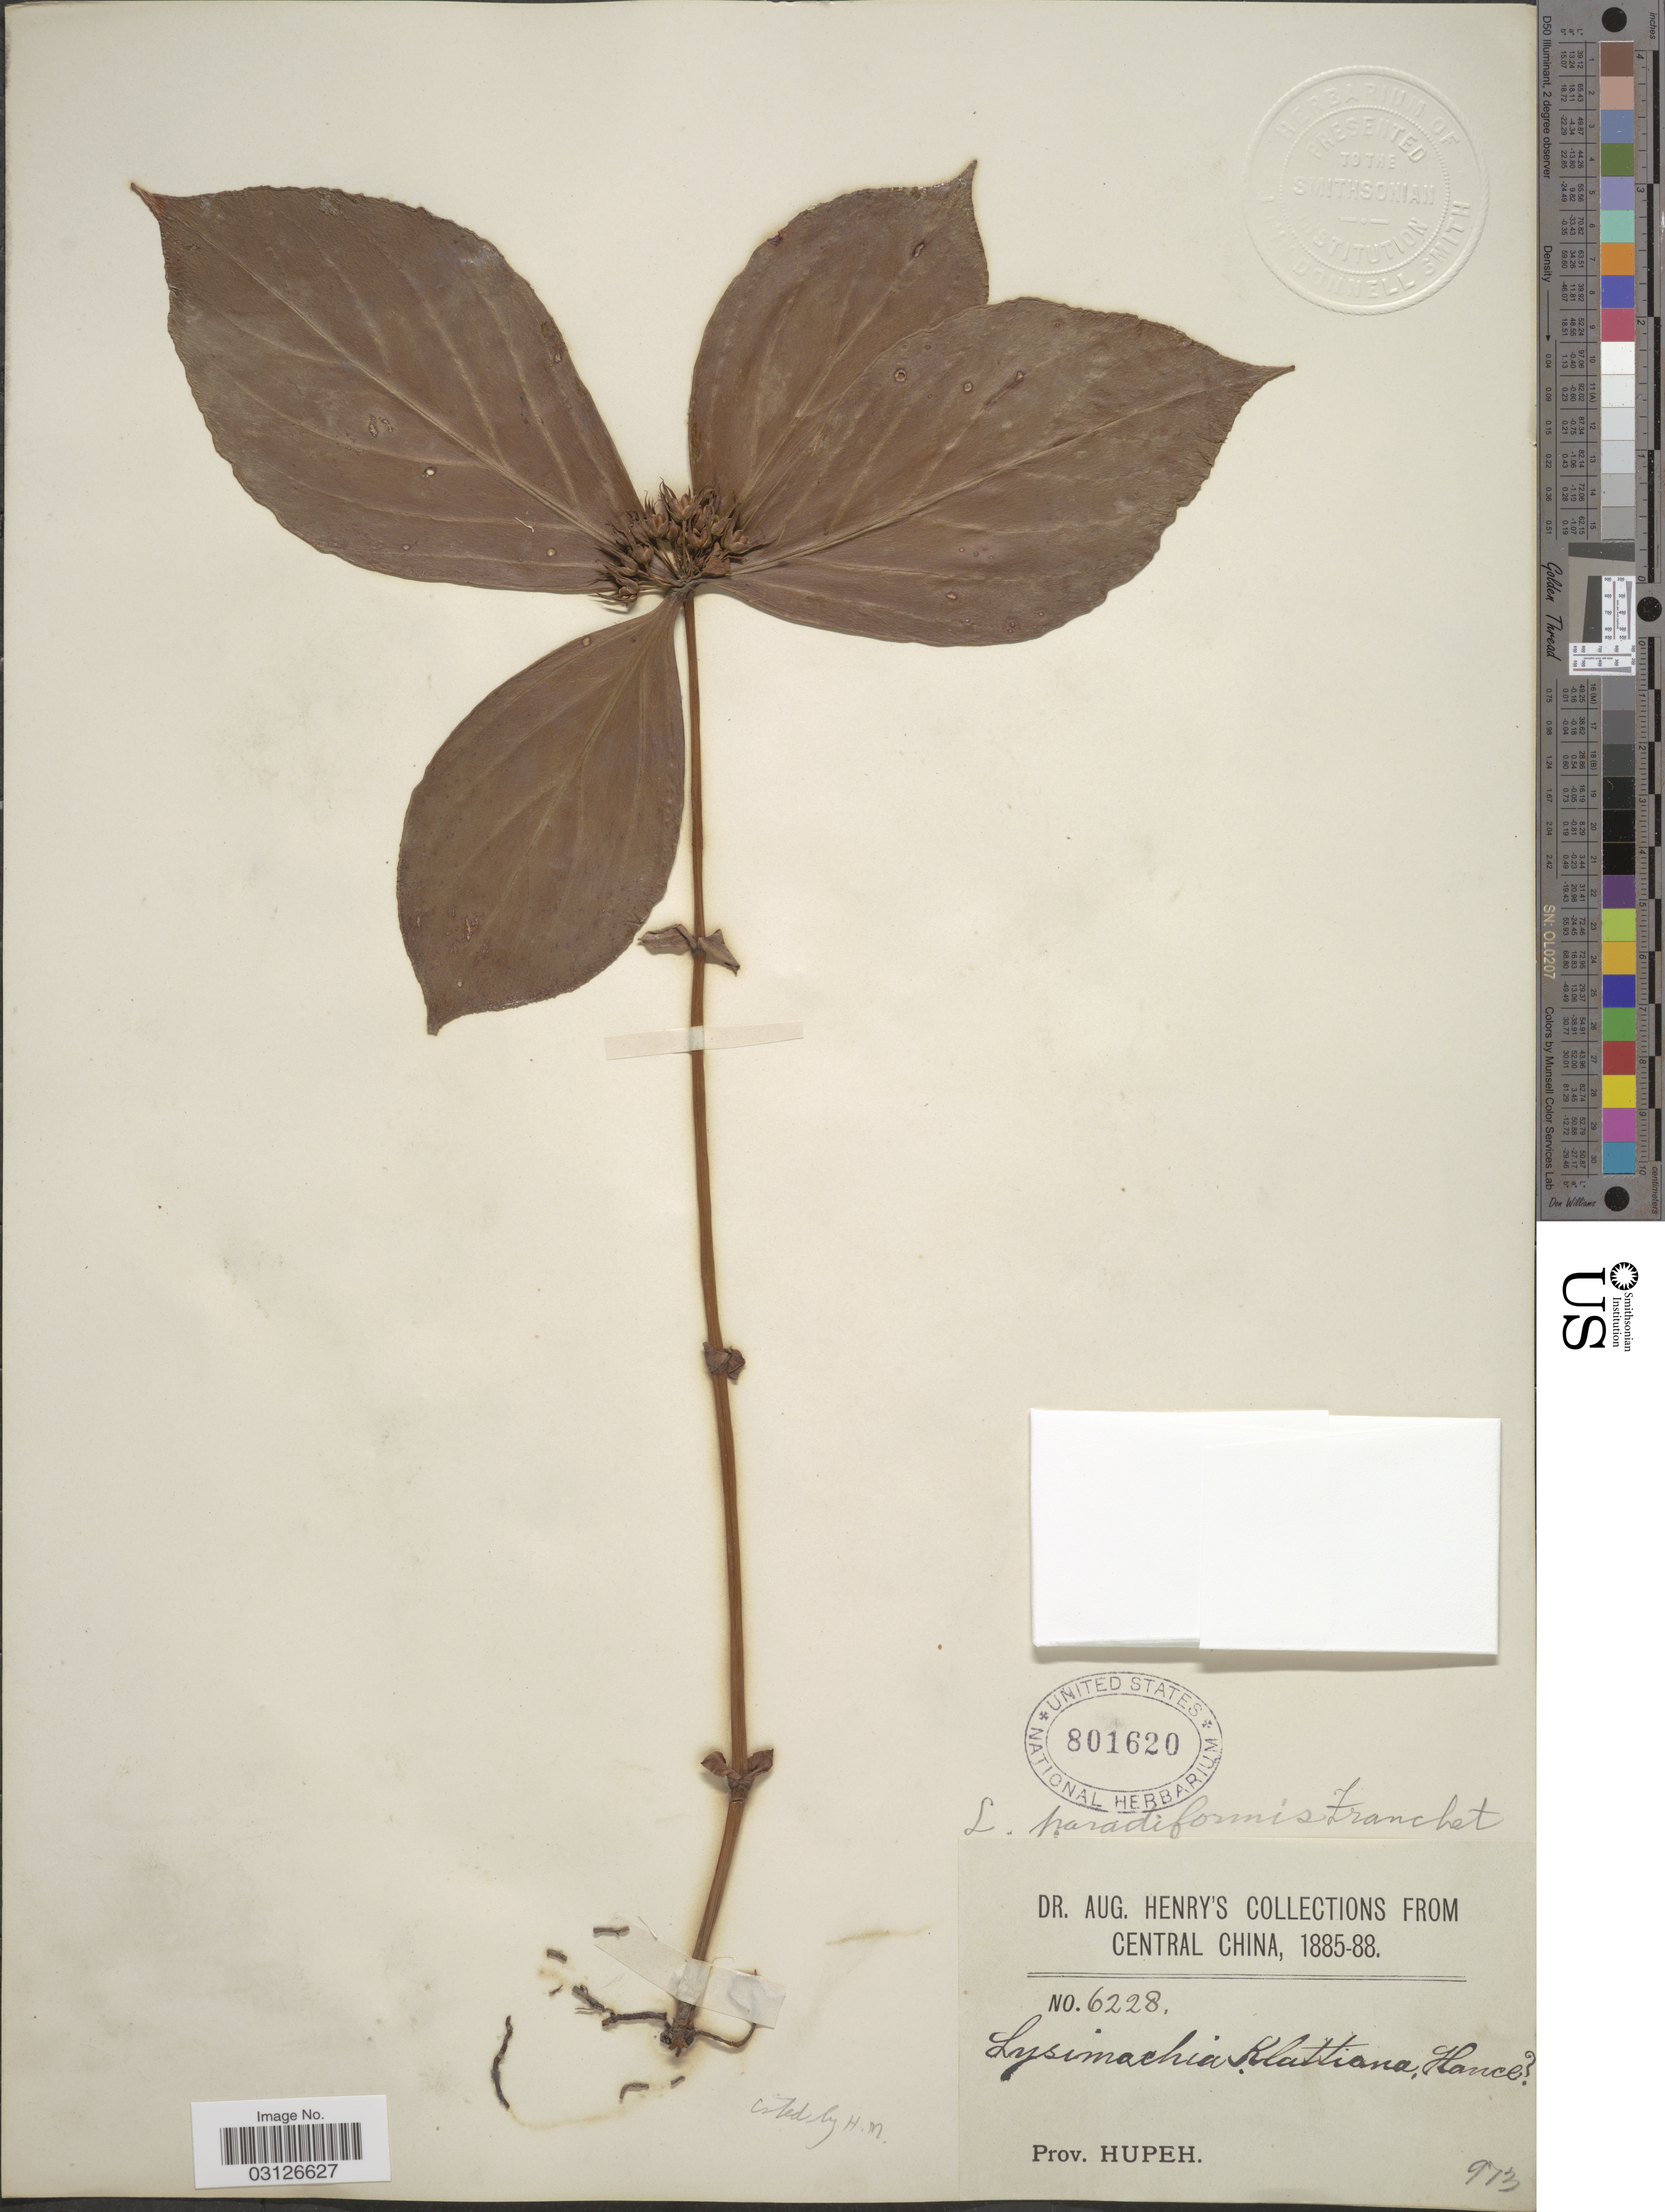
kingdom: Plantae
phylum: Tracheophyta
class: Magnoliopsida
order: Ericales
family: Primulaceae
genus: Lysimachia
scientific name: Lysimachia paridiformis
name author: Franch.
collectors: A. Henry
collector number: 6228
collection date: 1885/1888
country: China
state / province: Hubei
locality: Central China. Prov. Hupeh.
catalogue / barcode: US 801620